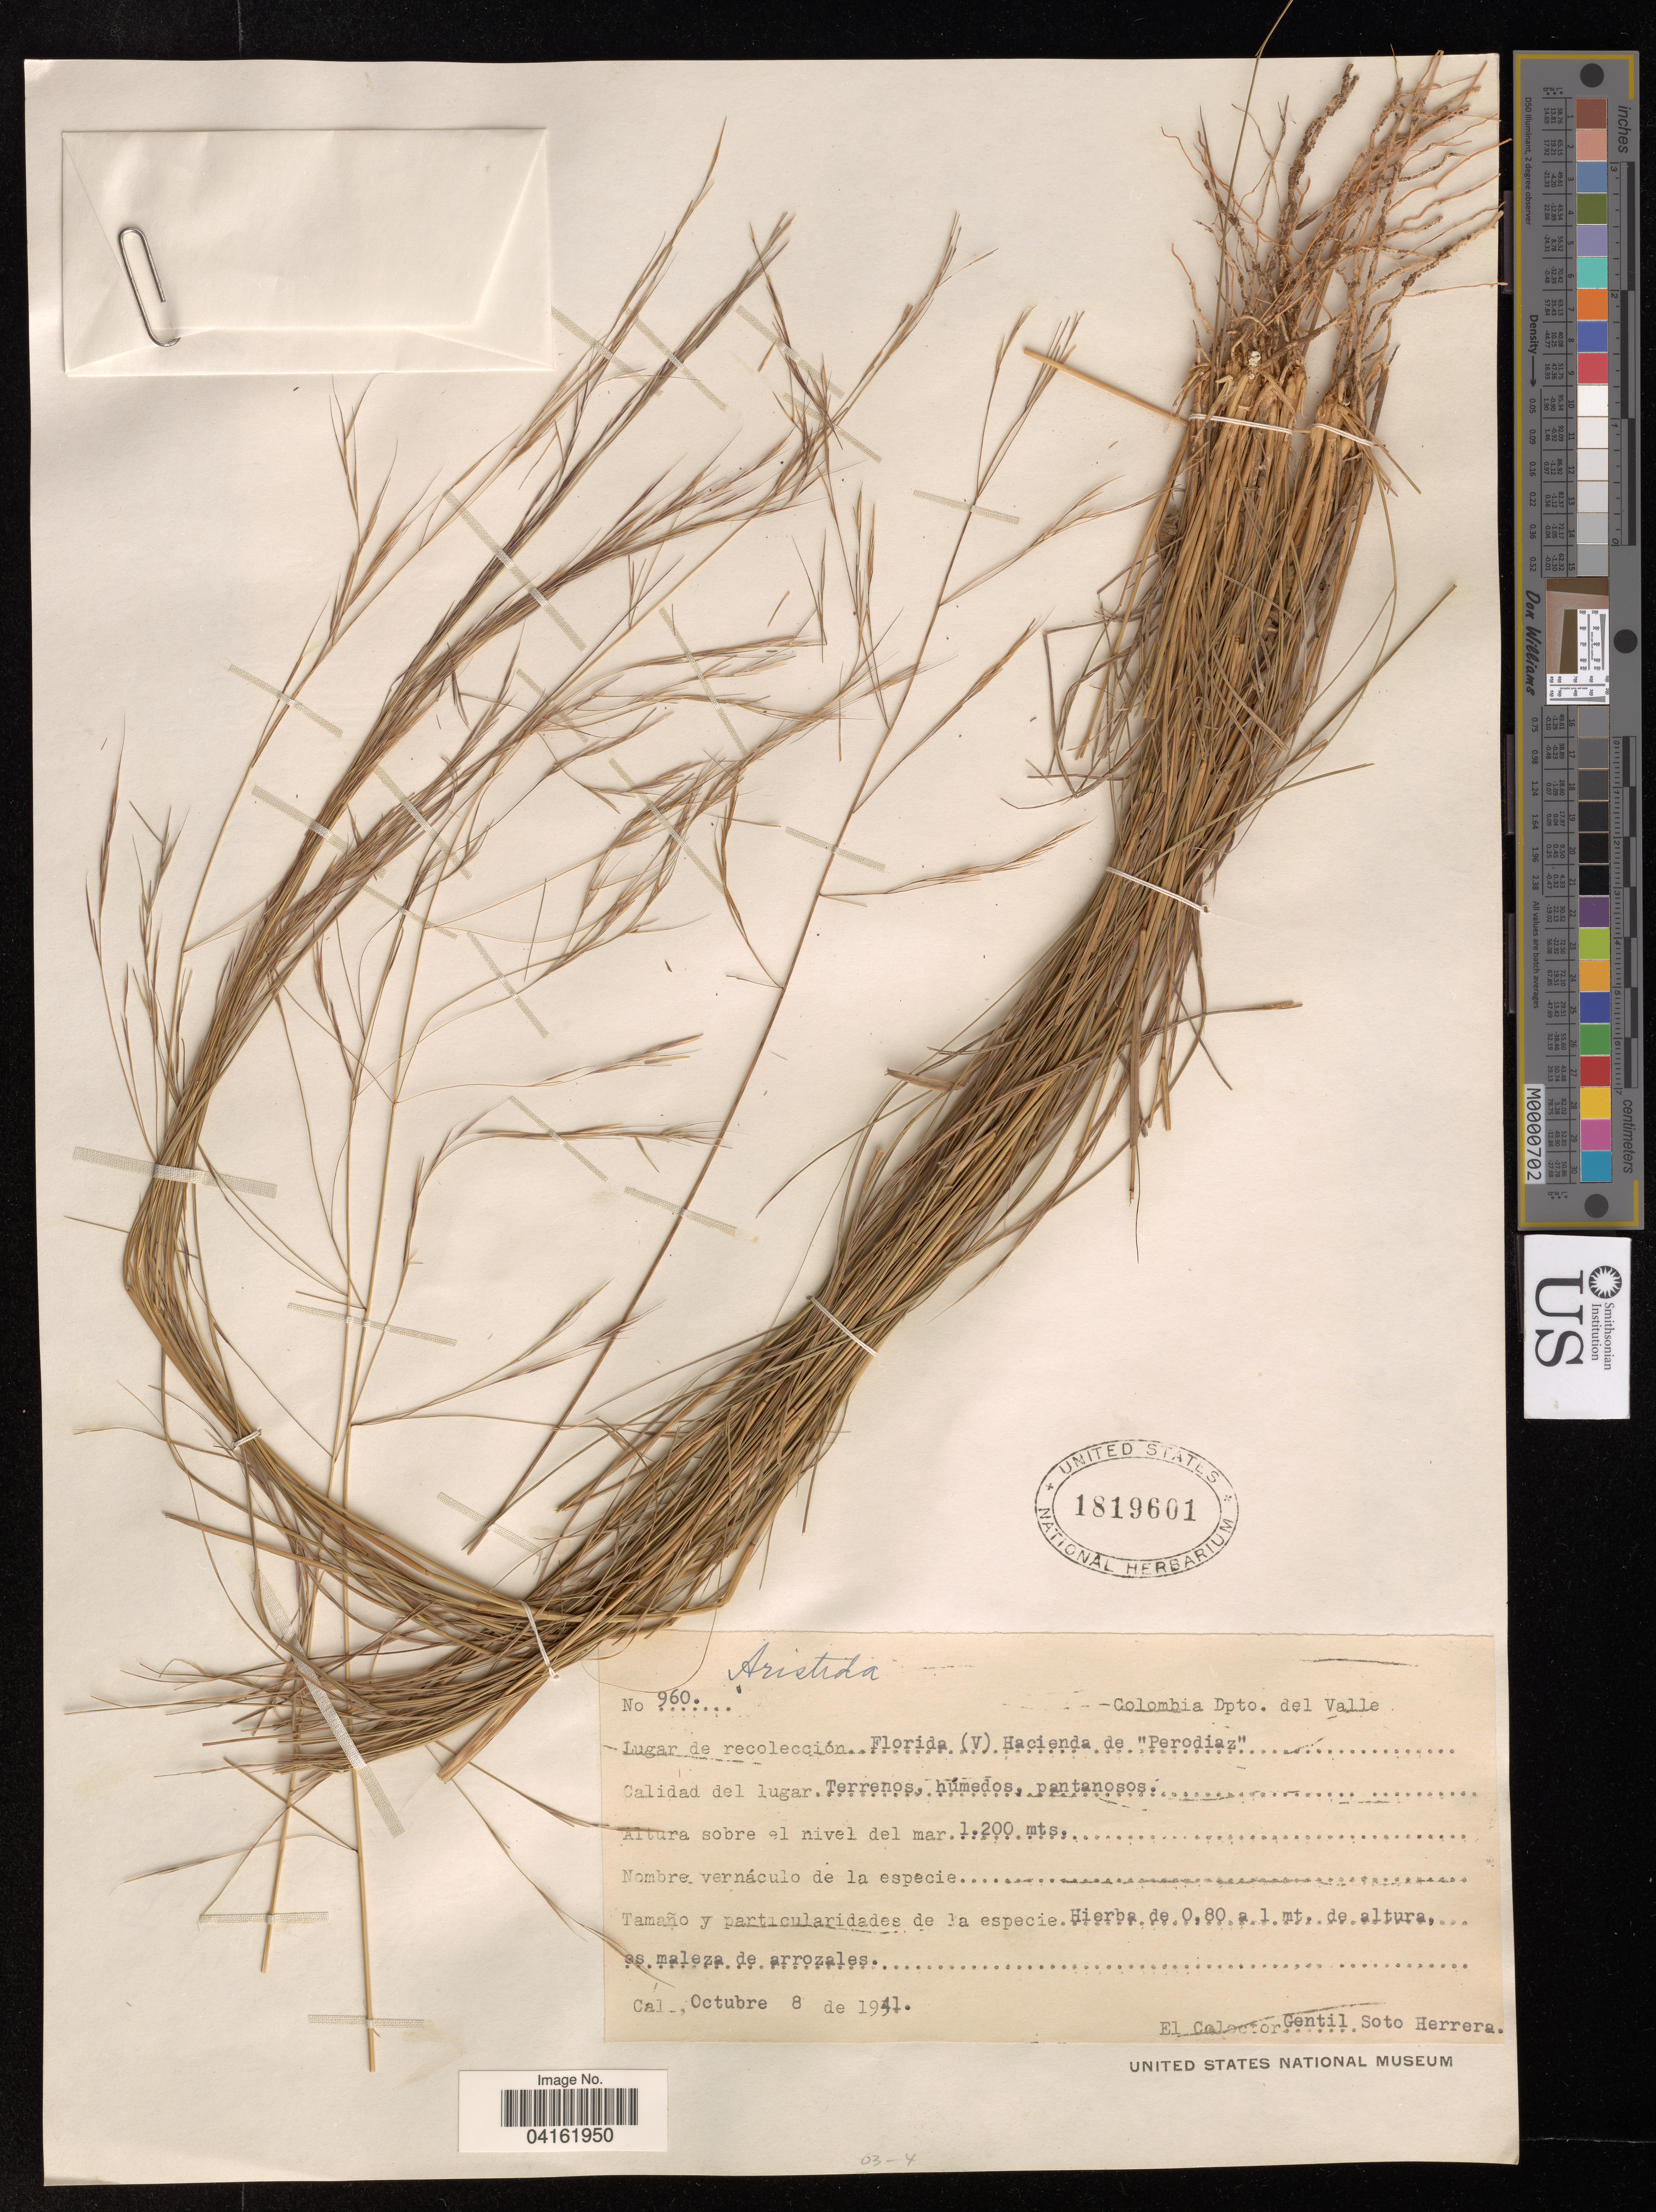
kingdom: Plantae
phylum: Tracheophyta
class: Liliopsida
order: Poales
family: Poaceae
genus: Aristida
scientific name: Aristida sp.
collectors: G. Soto Herrera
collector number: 960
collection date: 1941-10-08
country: Colombia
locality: Dpto. del Valle. Florida (V) Hacienda de "Perodiaz".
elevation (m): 1.2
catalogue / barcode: US 1819601